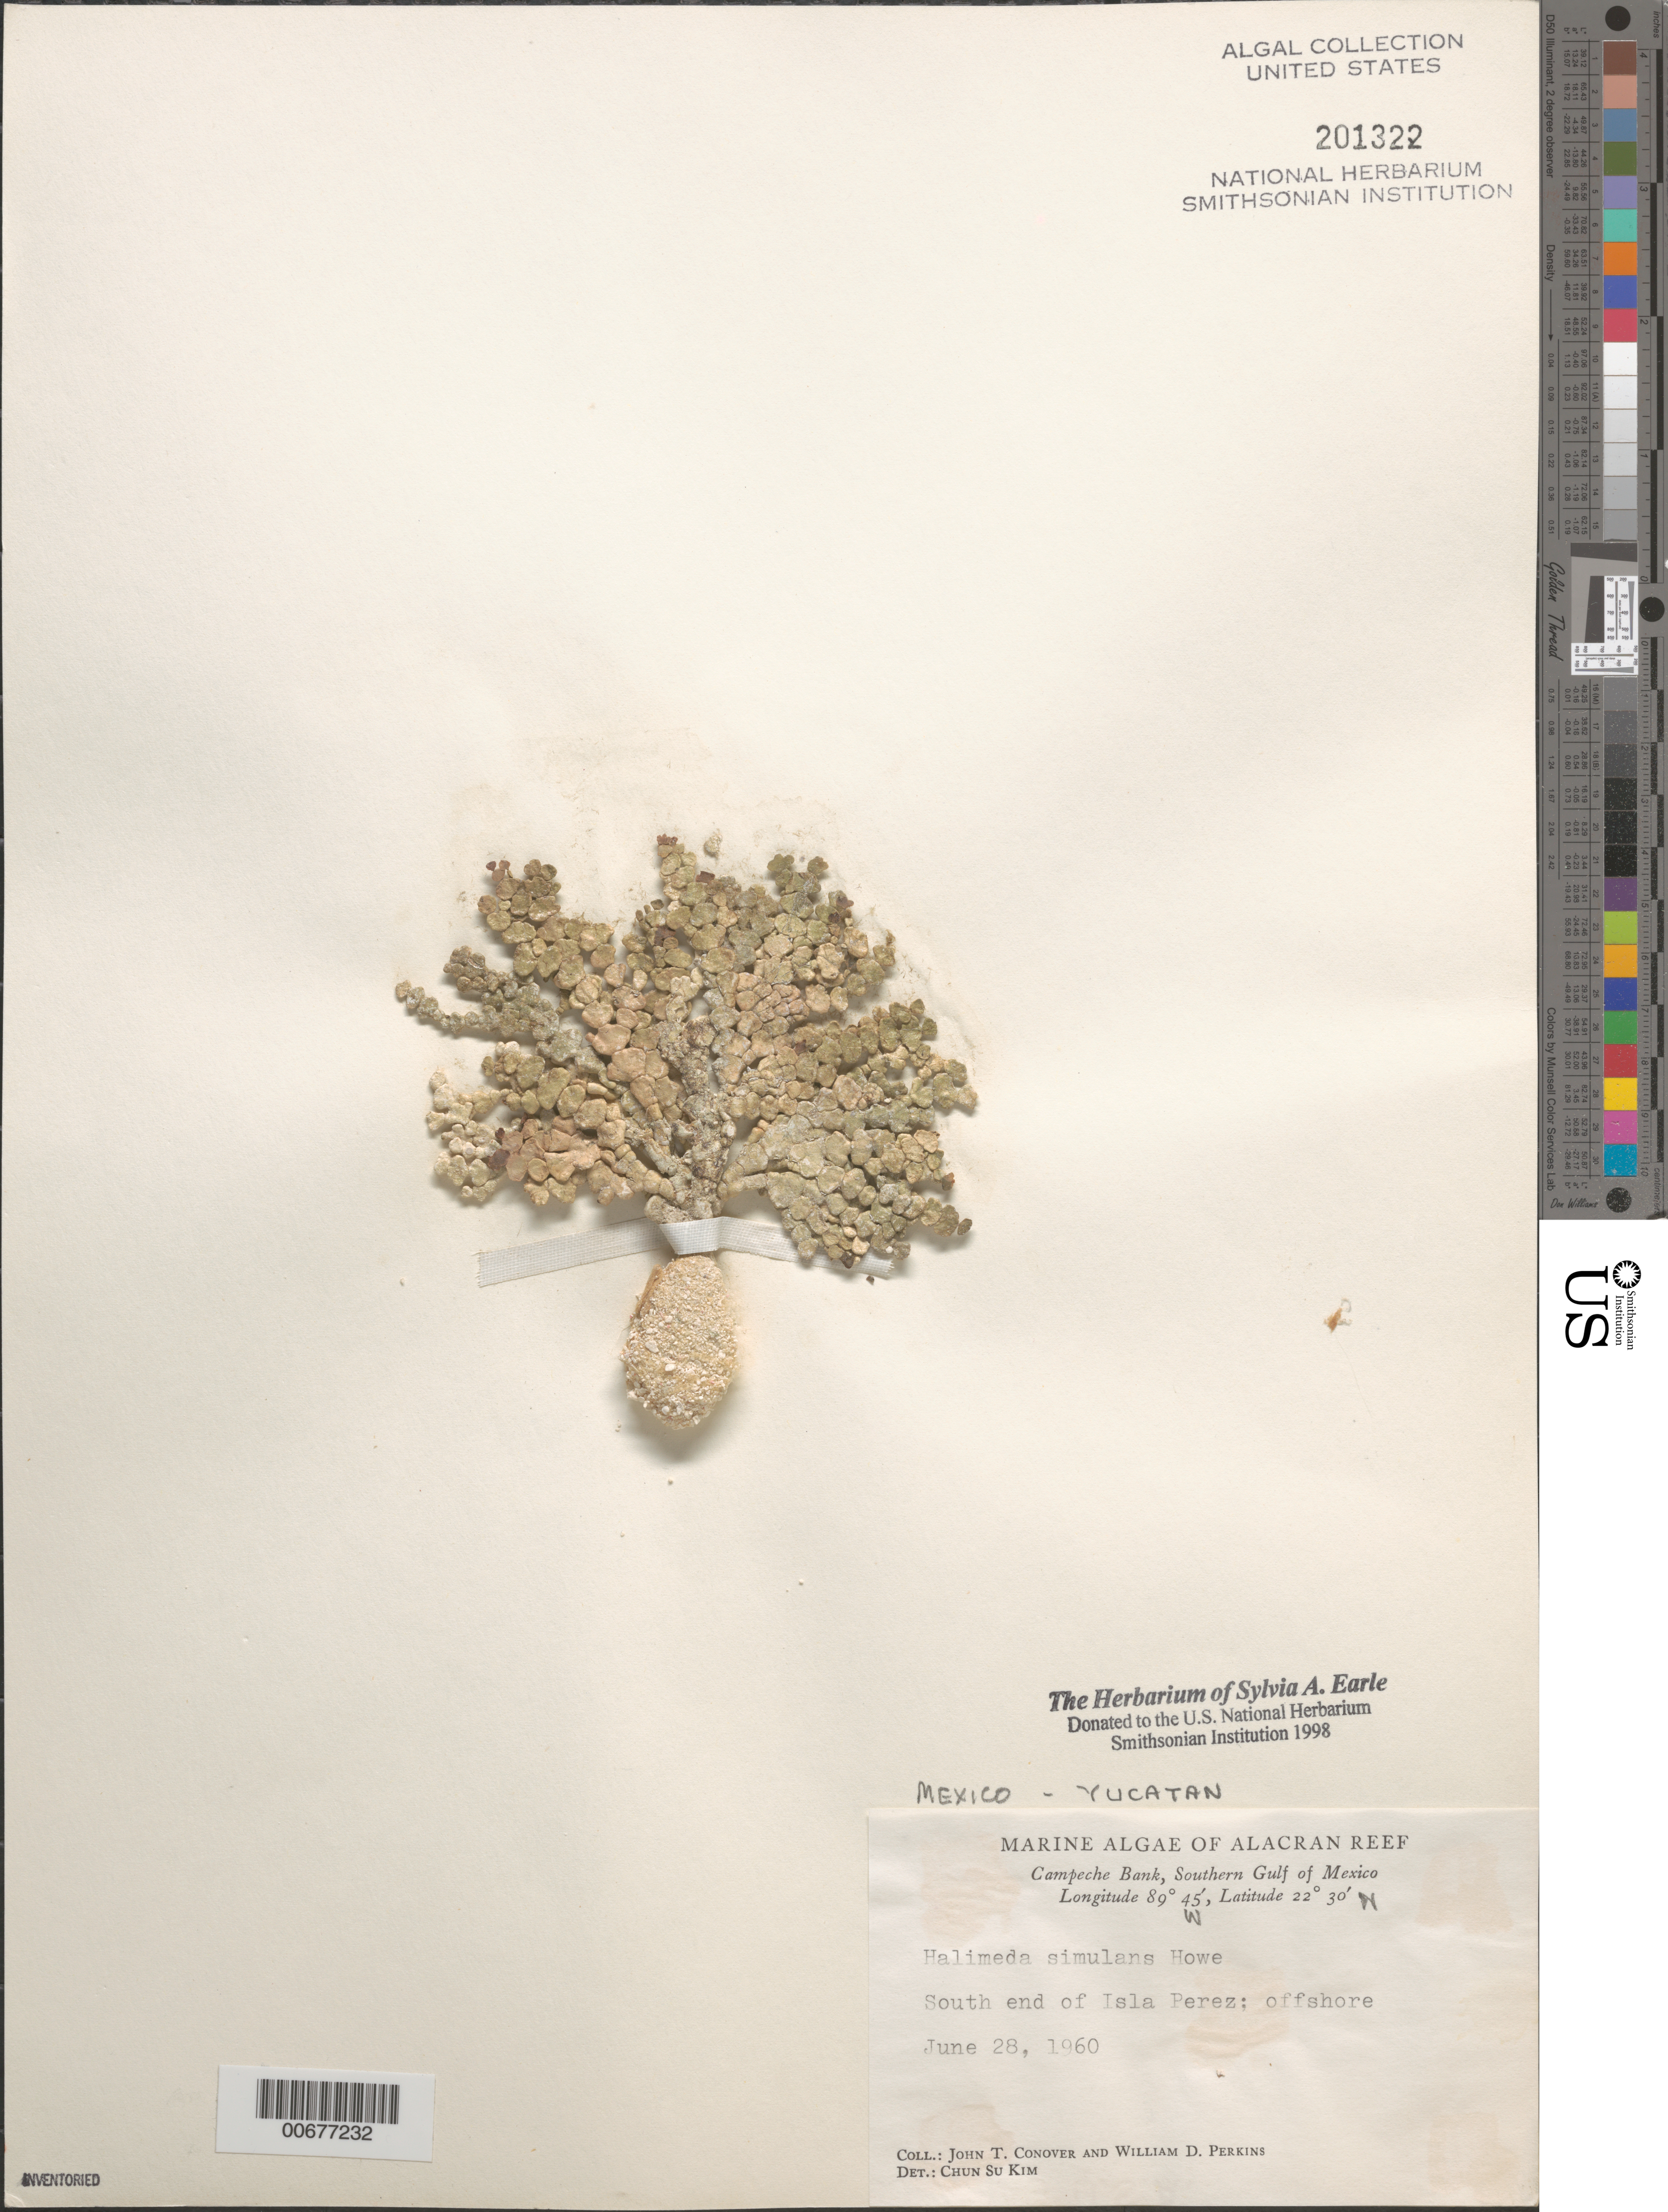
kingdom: Plantae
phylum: Chlorophyta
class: Ulvophyceae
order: Bryopsidales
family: Halimedaceae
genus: Halimeda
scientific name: Halimeda simulans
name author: M. Howe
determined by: Kim, Chun Su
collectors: J. T. Conover & W. D. Perkins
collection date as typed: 28 Jun 1960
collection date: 1960-06-28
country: Mexico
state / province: Yucatan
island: Isla Perez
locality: Alacran Reef, Campeche Bank, southern Gulf of Mexico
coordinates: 22 30' N, 89 45' W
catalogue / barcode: US 201322